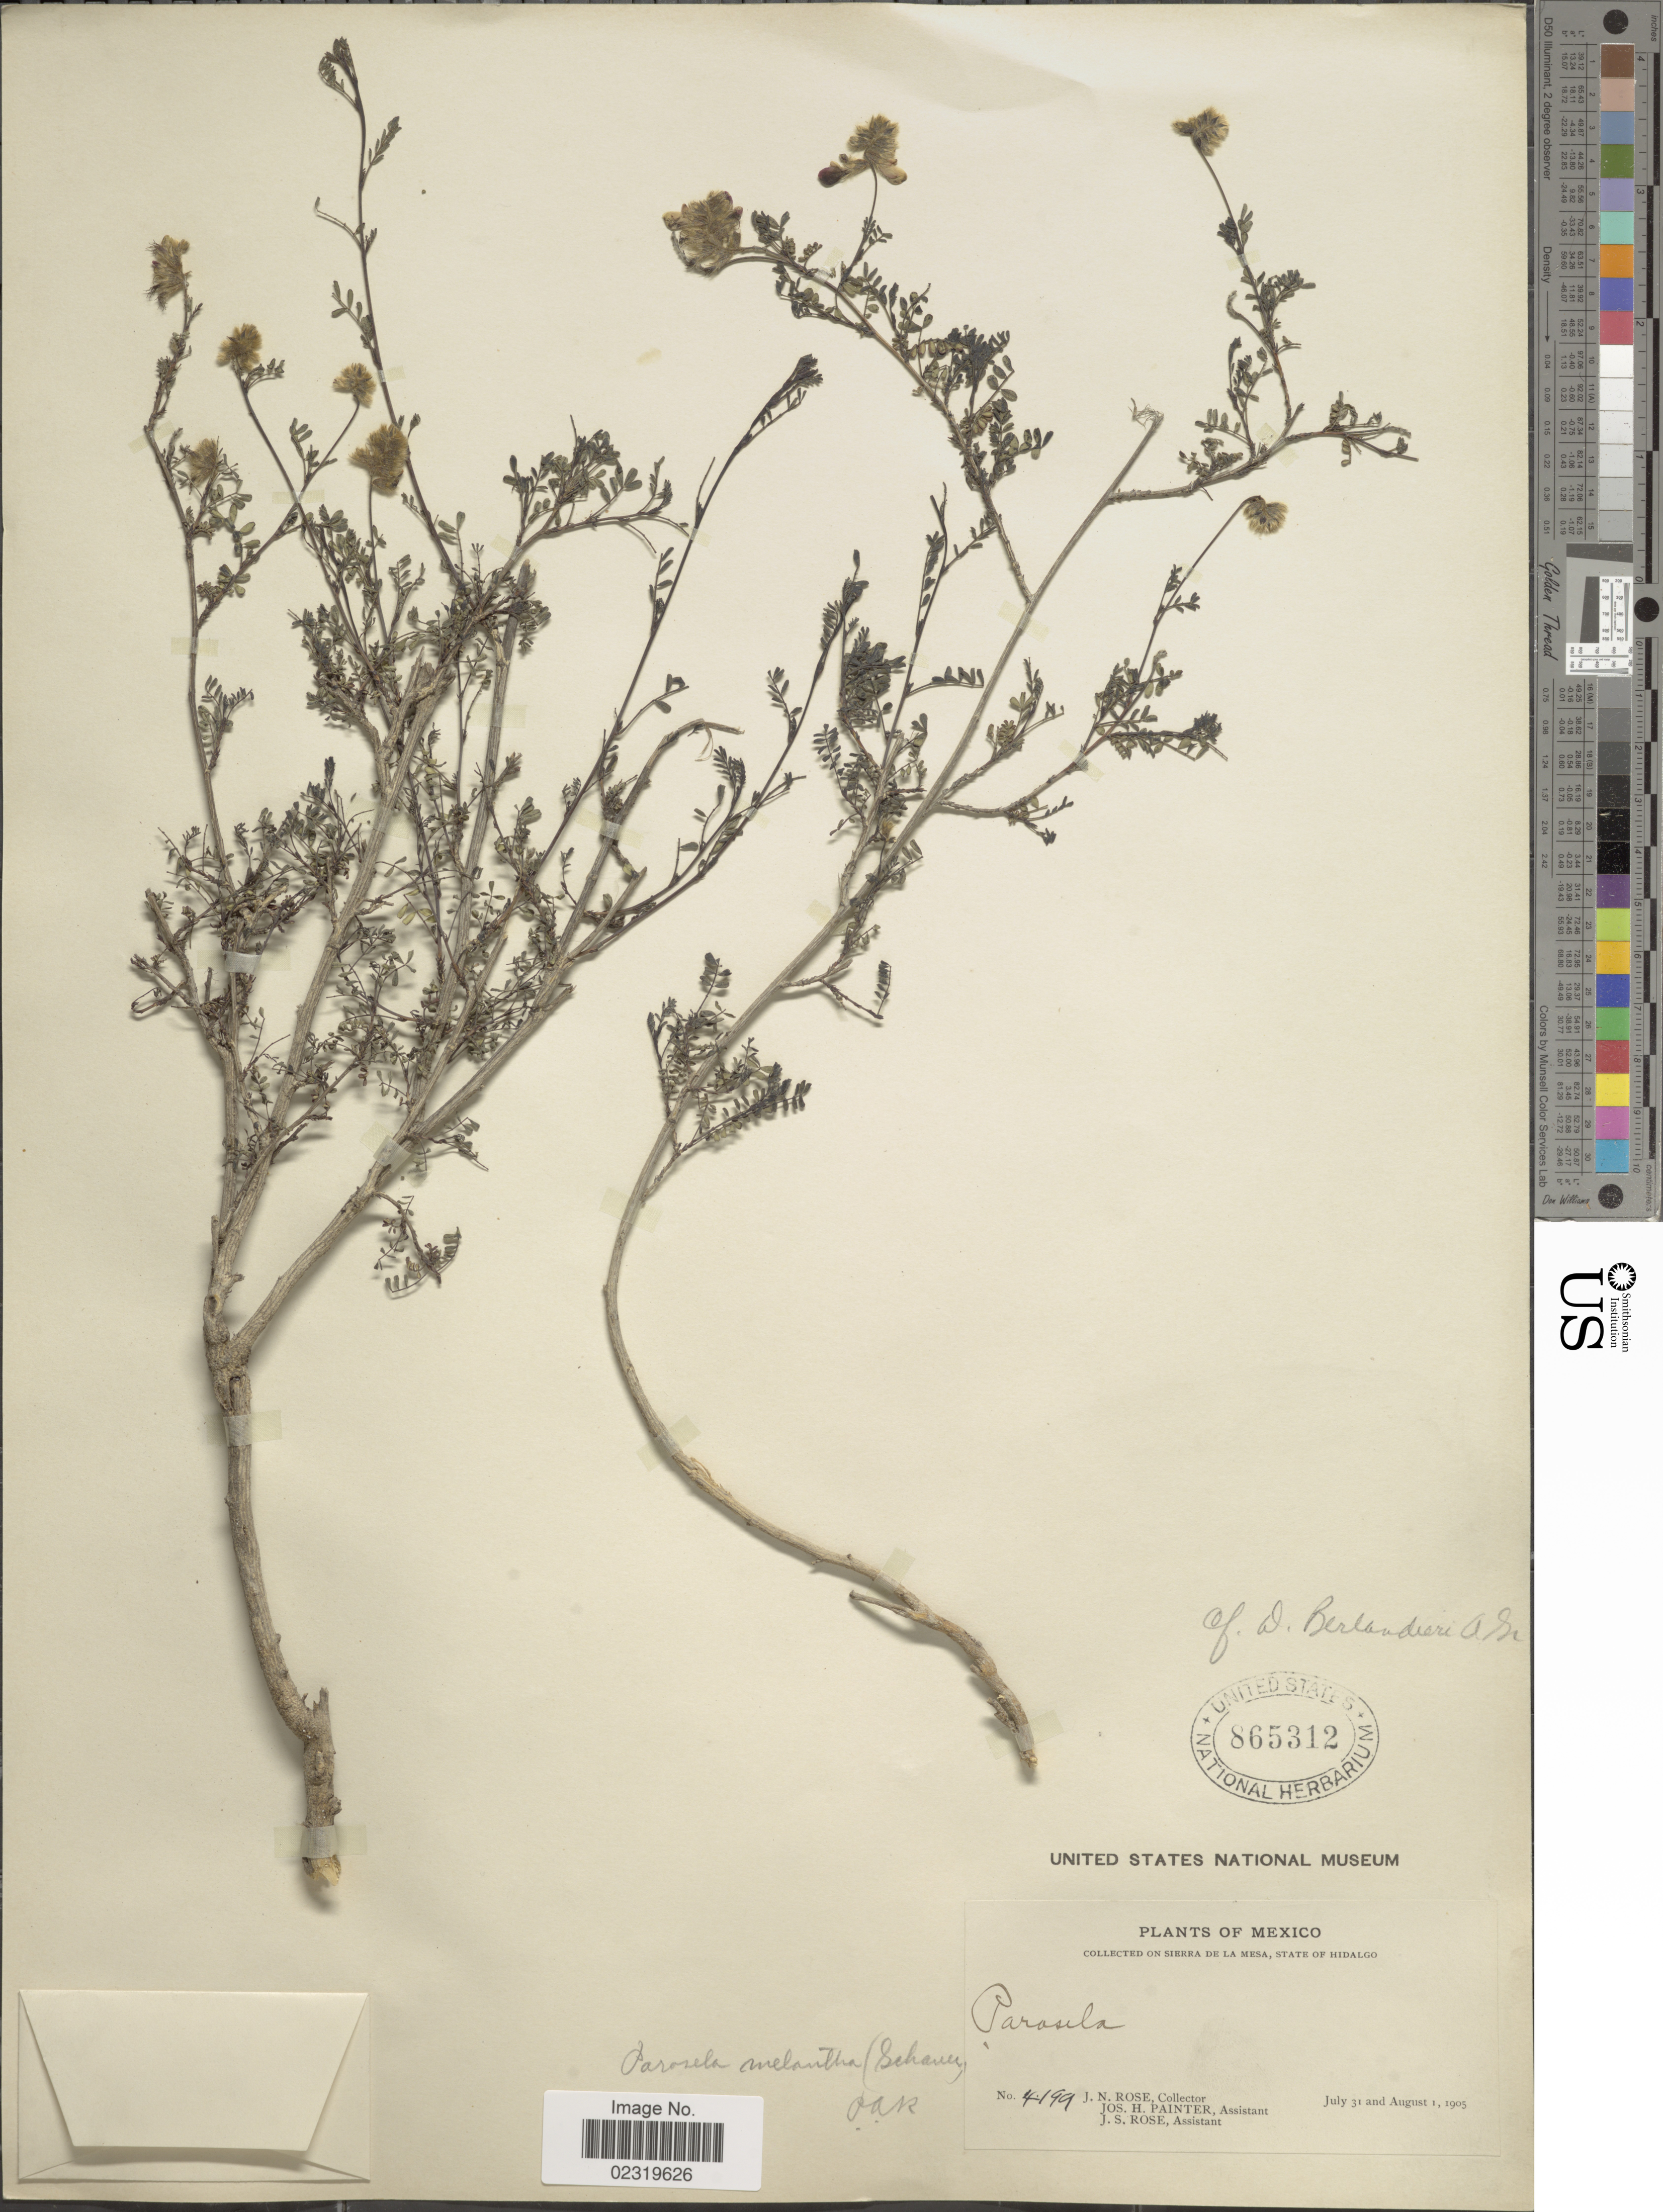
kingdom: Plantae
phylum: Tracheophyta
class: Magnoliopsida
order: Fabales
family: Fabaceae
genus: Dalea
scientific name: Dalea melantha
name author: S. Schauer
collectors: J. N. Rose, J. H. Painter & J. S. Rose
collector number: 4199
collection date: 1905-07-31/1905-08-01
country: Mexico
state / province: Hidalgo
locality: Sierra de la Mesa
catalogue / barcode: US 865312